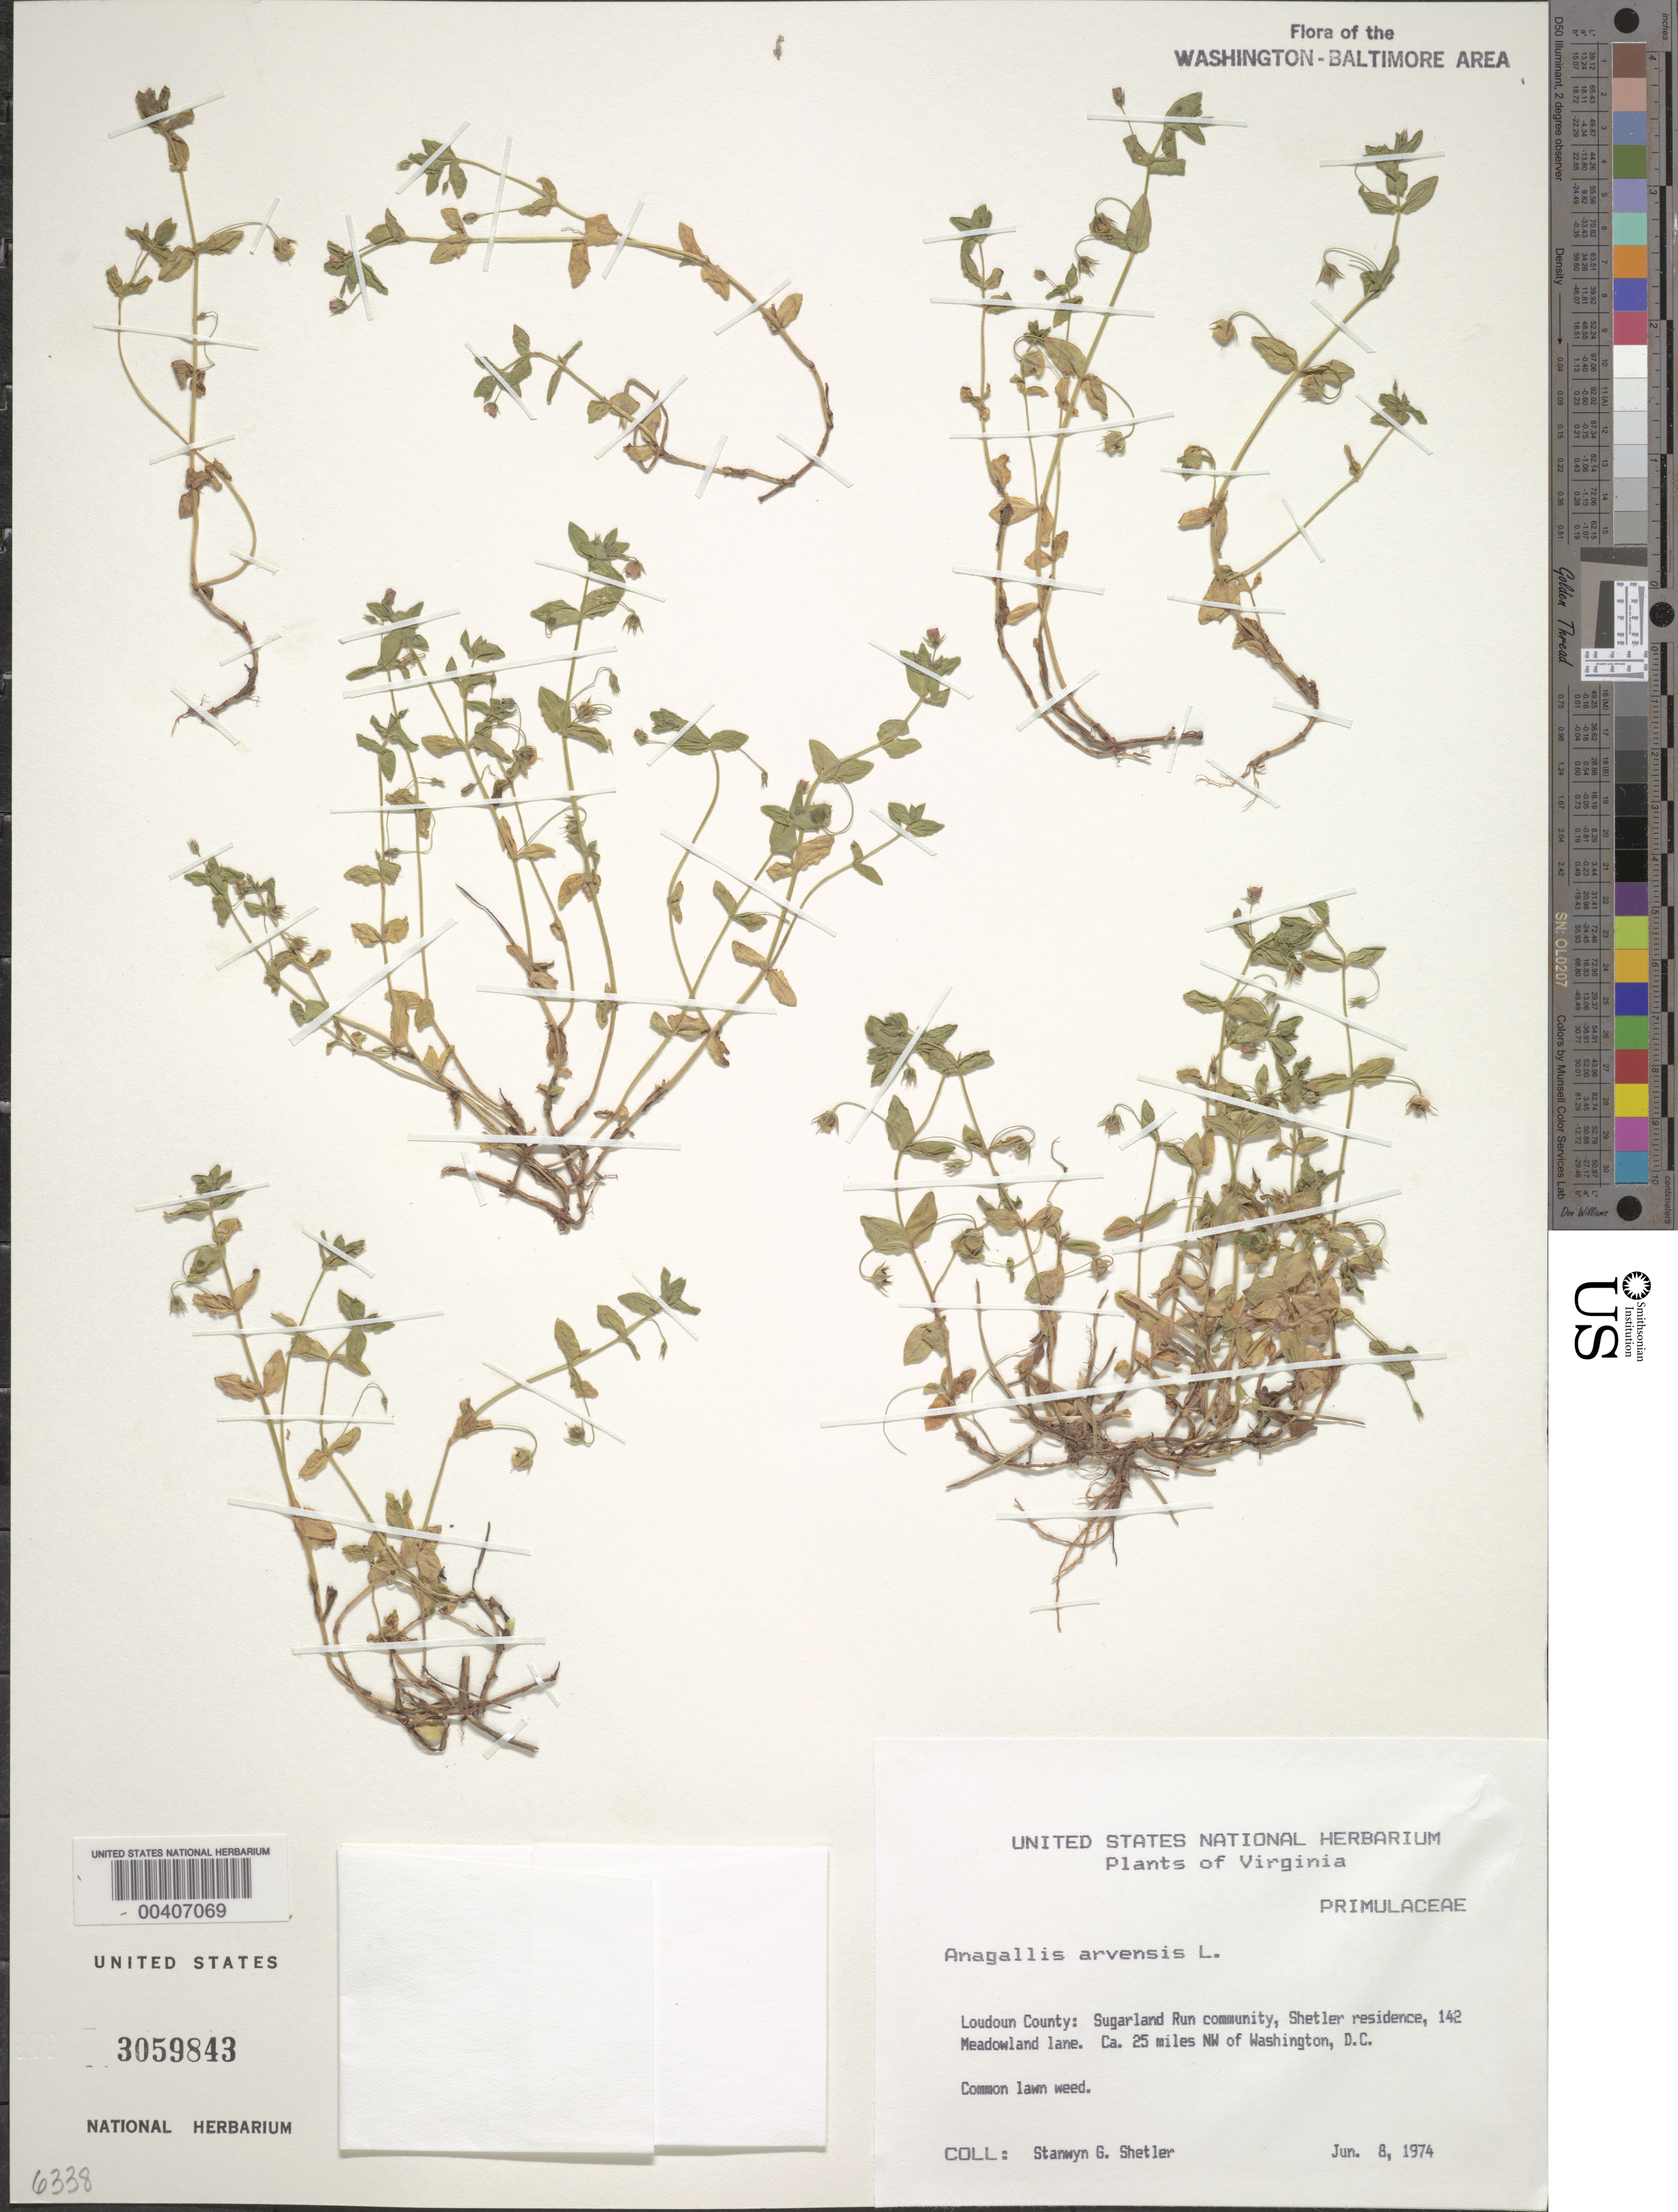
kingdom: Plantae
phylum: Tracheophyta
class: Magnoliopsida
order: Ericales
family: Primulaceae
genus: Anagallis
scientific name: Anagallis arvensis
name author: L.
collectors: S. Shetler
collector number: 6338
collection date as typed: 08 Jun 1974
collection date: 1974-06-08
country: United States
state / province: Virginia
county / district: Loudoun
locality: Sugarland Run Community, Shetler Residence, 142 Meadowland Lane.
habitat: Lawn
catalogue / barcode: US 3059843